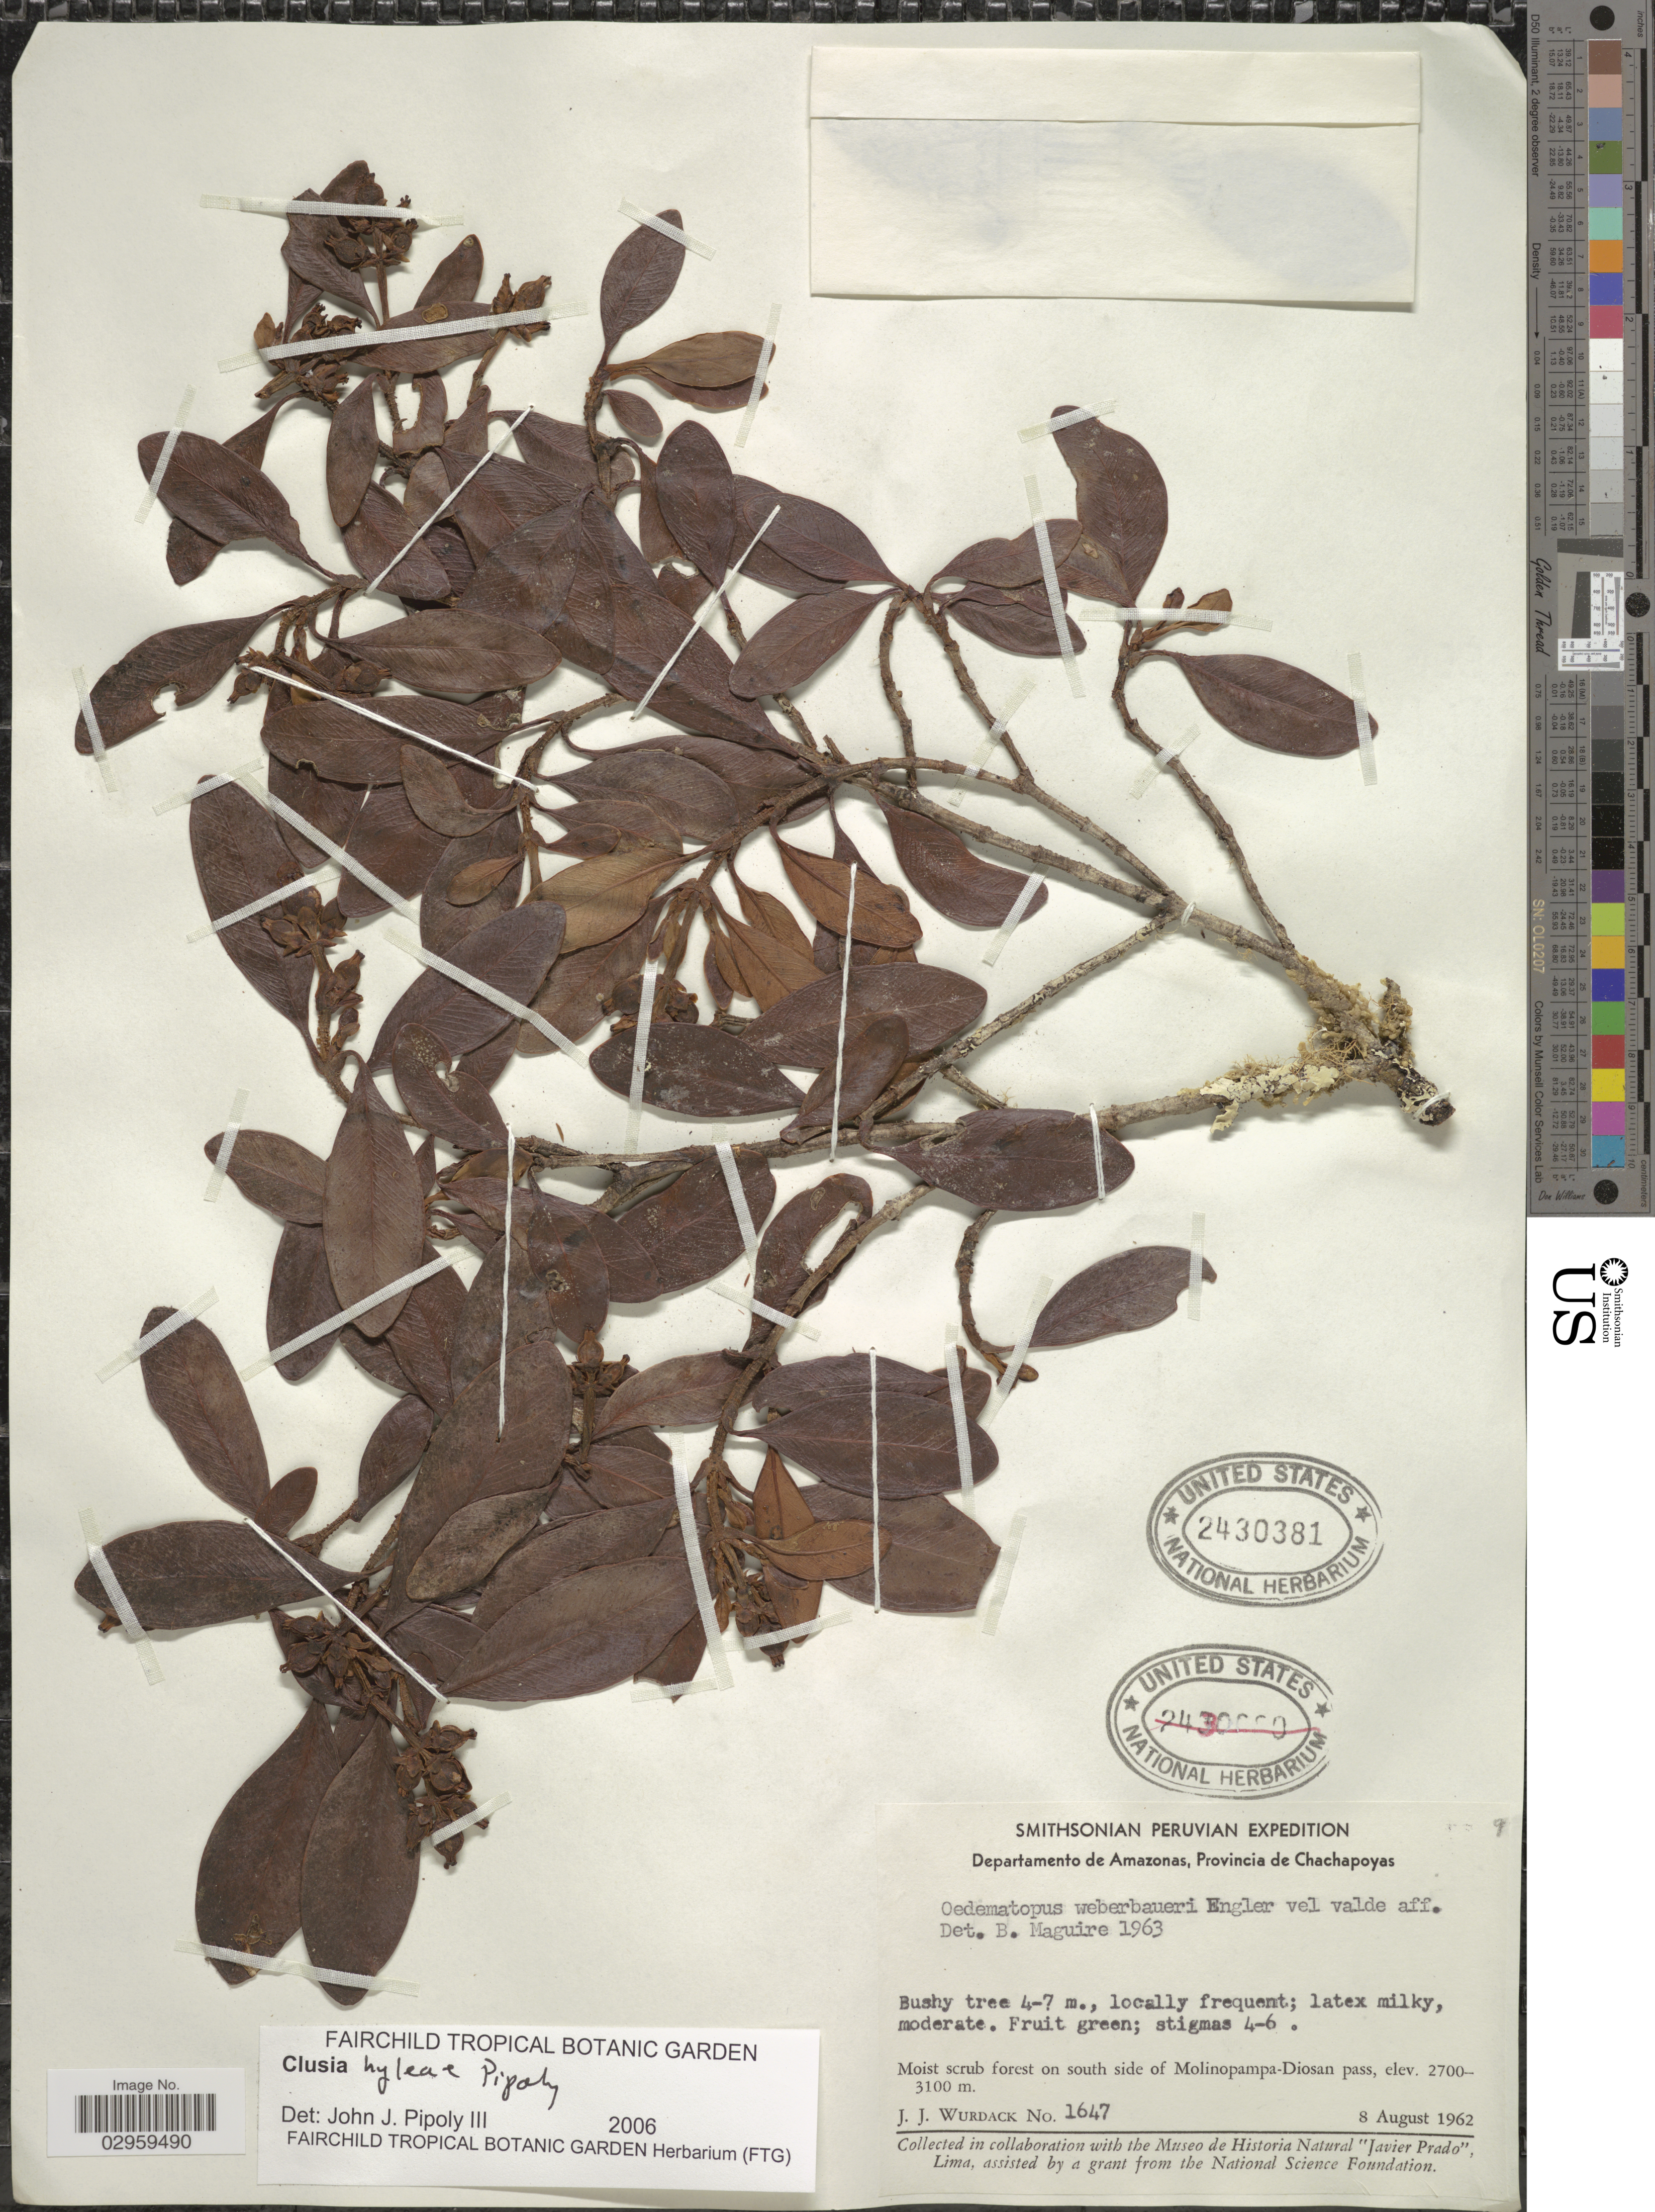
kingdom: Plantae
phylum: Tracheophyta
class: Magnoliopsida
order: Malpighiales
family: Clusiaceae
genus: Clusia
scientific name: Clusia hylaeae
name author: Pipoly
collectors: J. J. Wurdack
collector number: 1647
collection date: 1962-08-08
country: Peru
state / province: Amazonas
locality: Departamento de Amazonas, Provincia de Chachapoyas. Moist scrub forest on south side of Molinopampa-Diosan pass.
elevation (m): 2700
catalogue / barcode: US 2430381